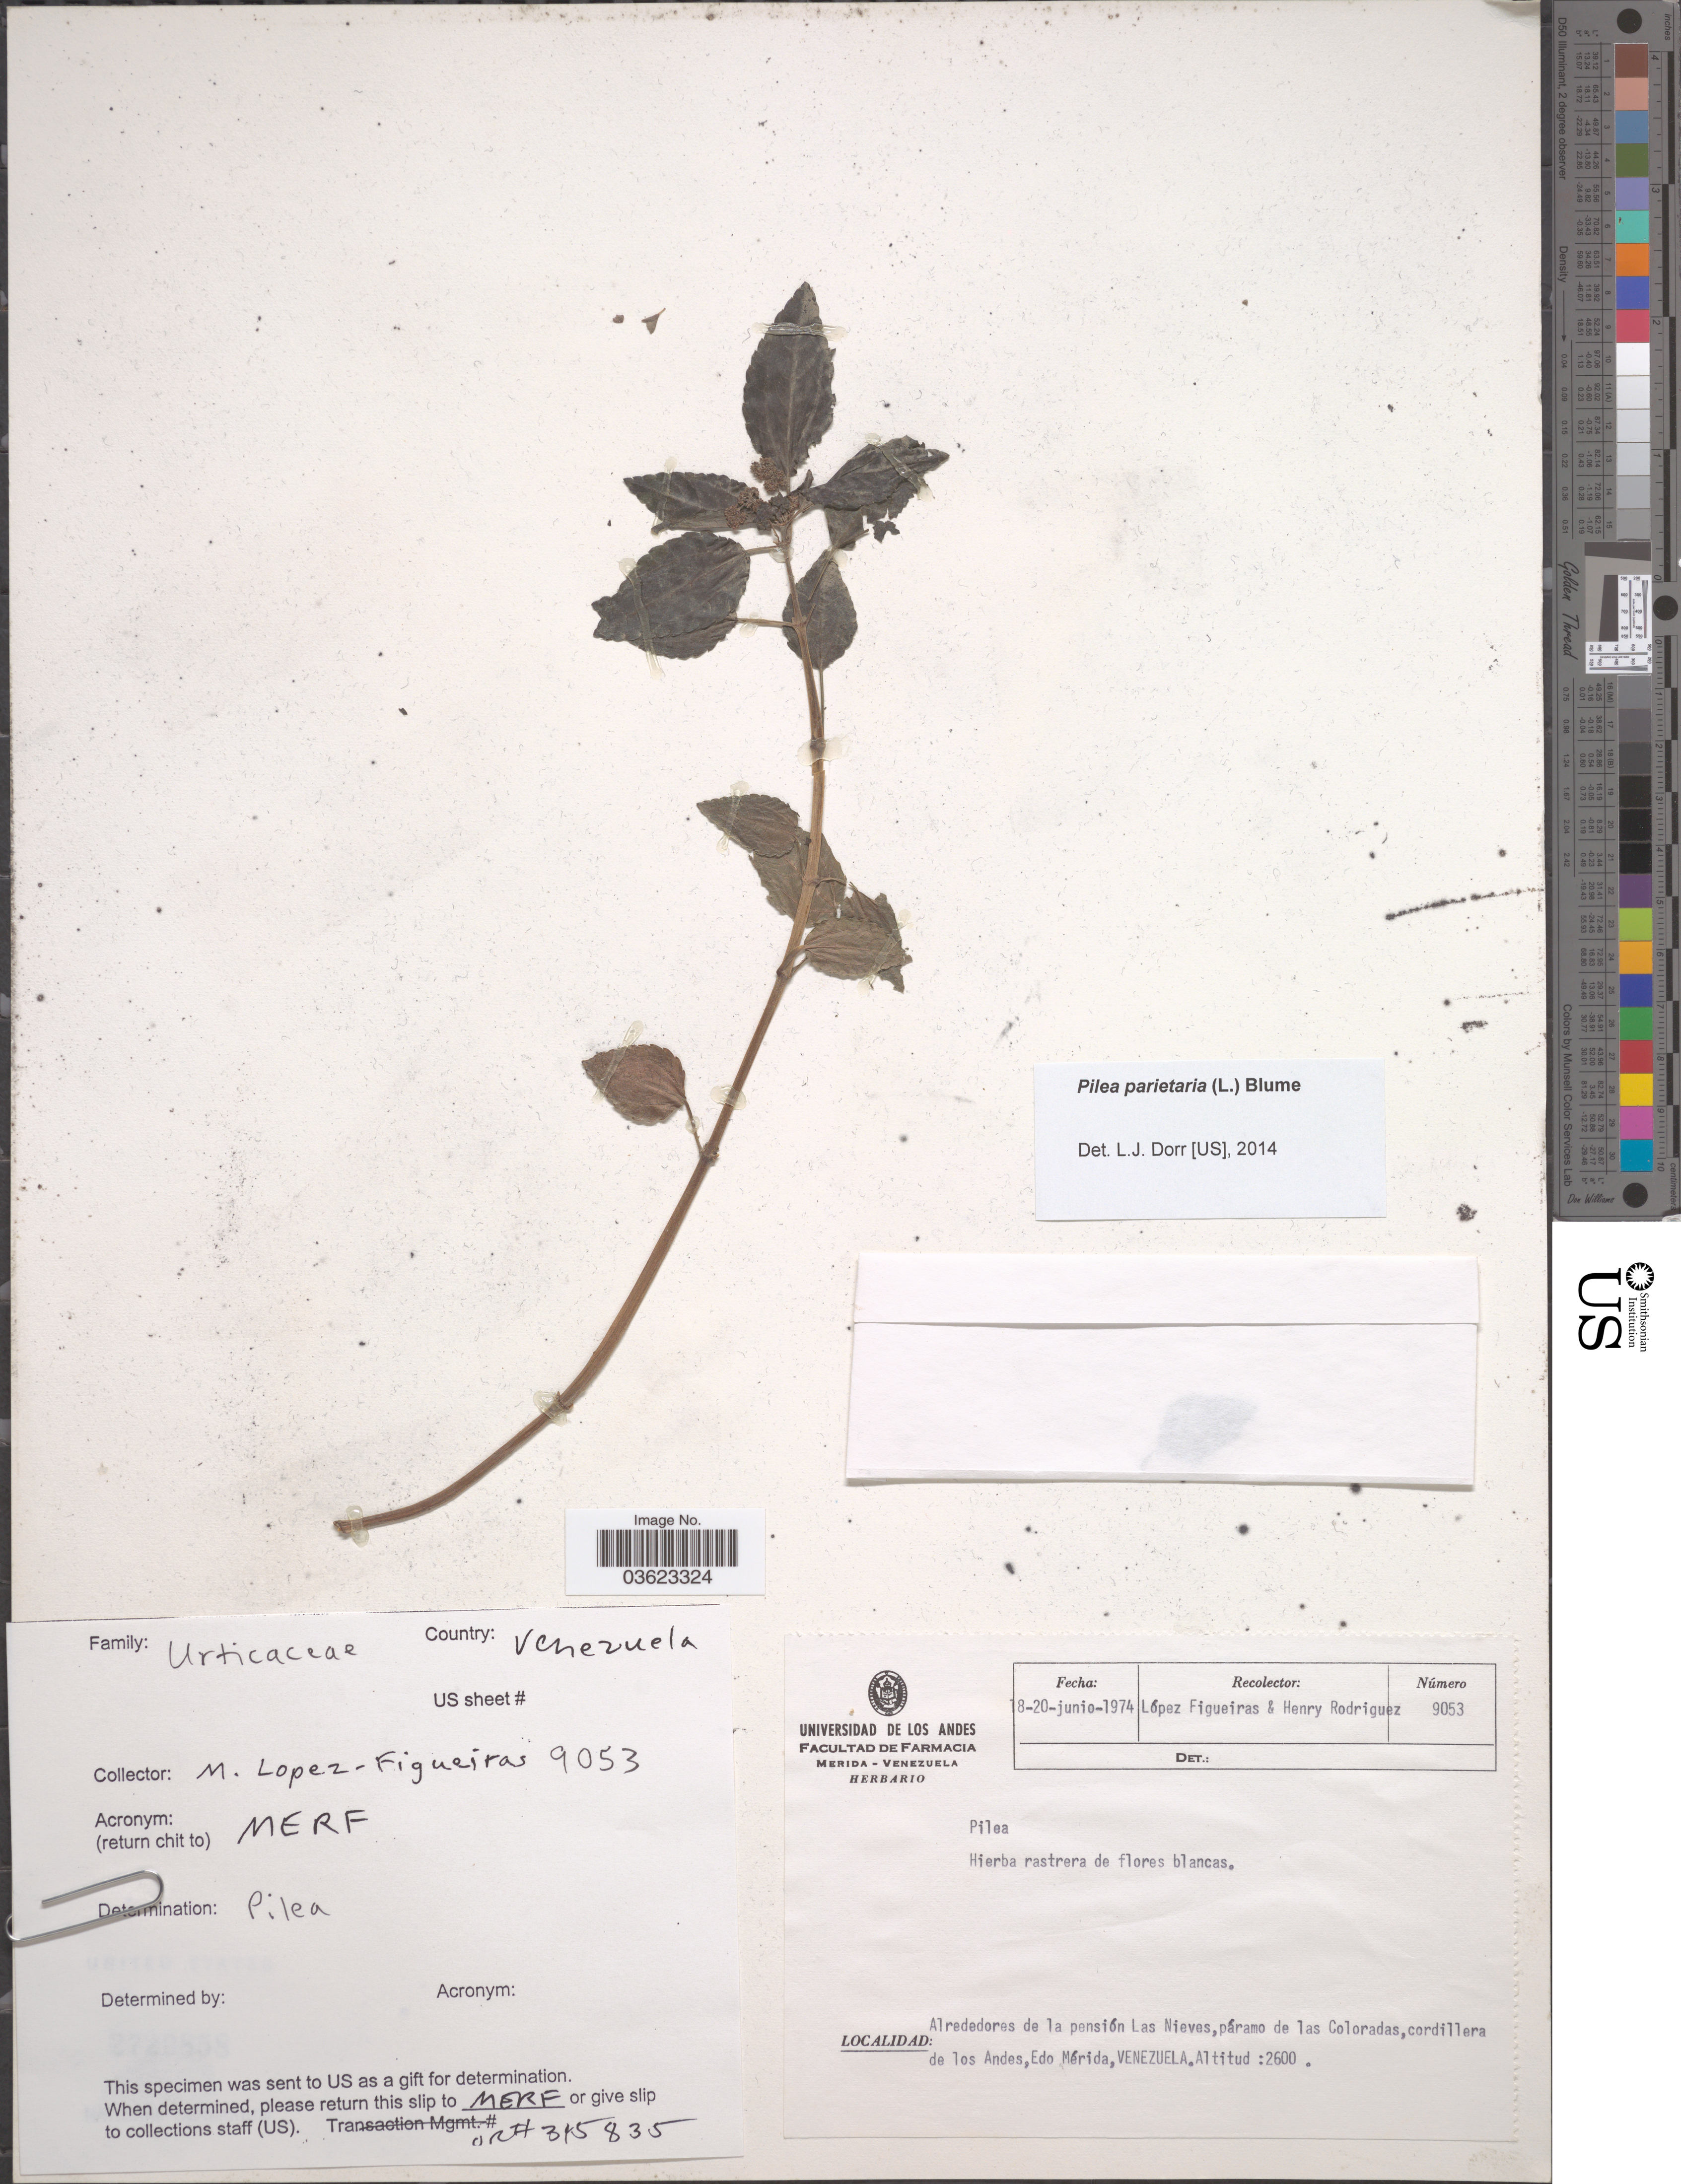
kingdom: Plantae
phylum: Tracheophyta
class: Magnoliopsida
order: Rosales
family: Urticaceae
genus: Pilea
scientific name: Pilea parietaria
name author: (L.) Blume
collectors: M. López Figueiras & H. A. Rodriguez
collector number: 9053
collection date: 1974-06-18/1974-06-20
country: Venezuela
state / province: Merida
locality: Alrededores de la pensión Las Nieves, páramo de las Coloradas, cordillera de los Andes.